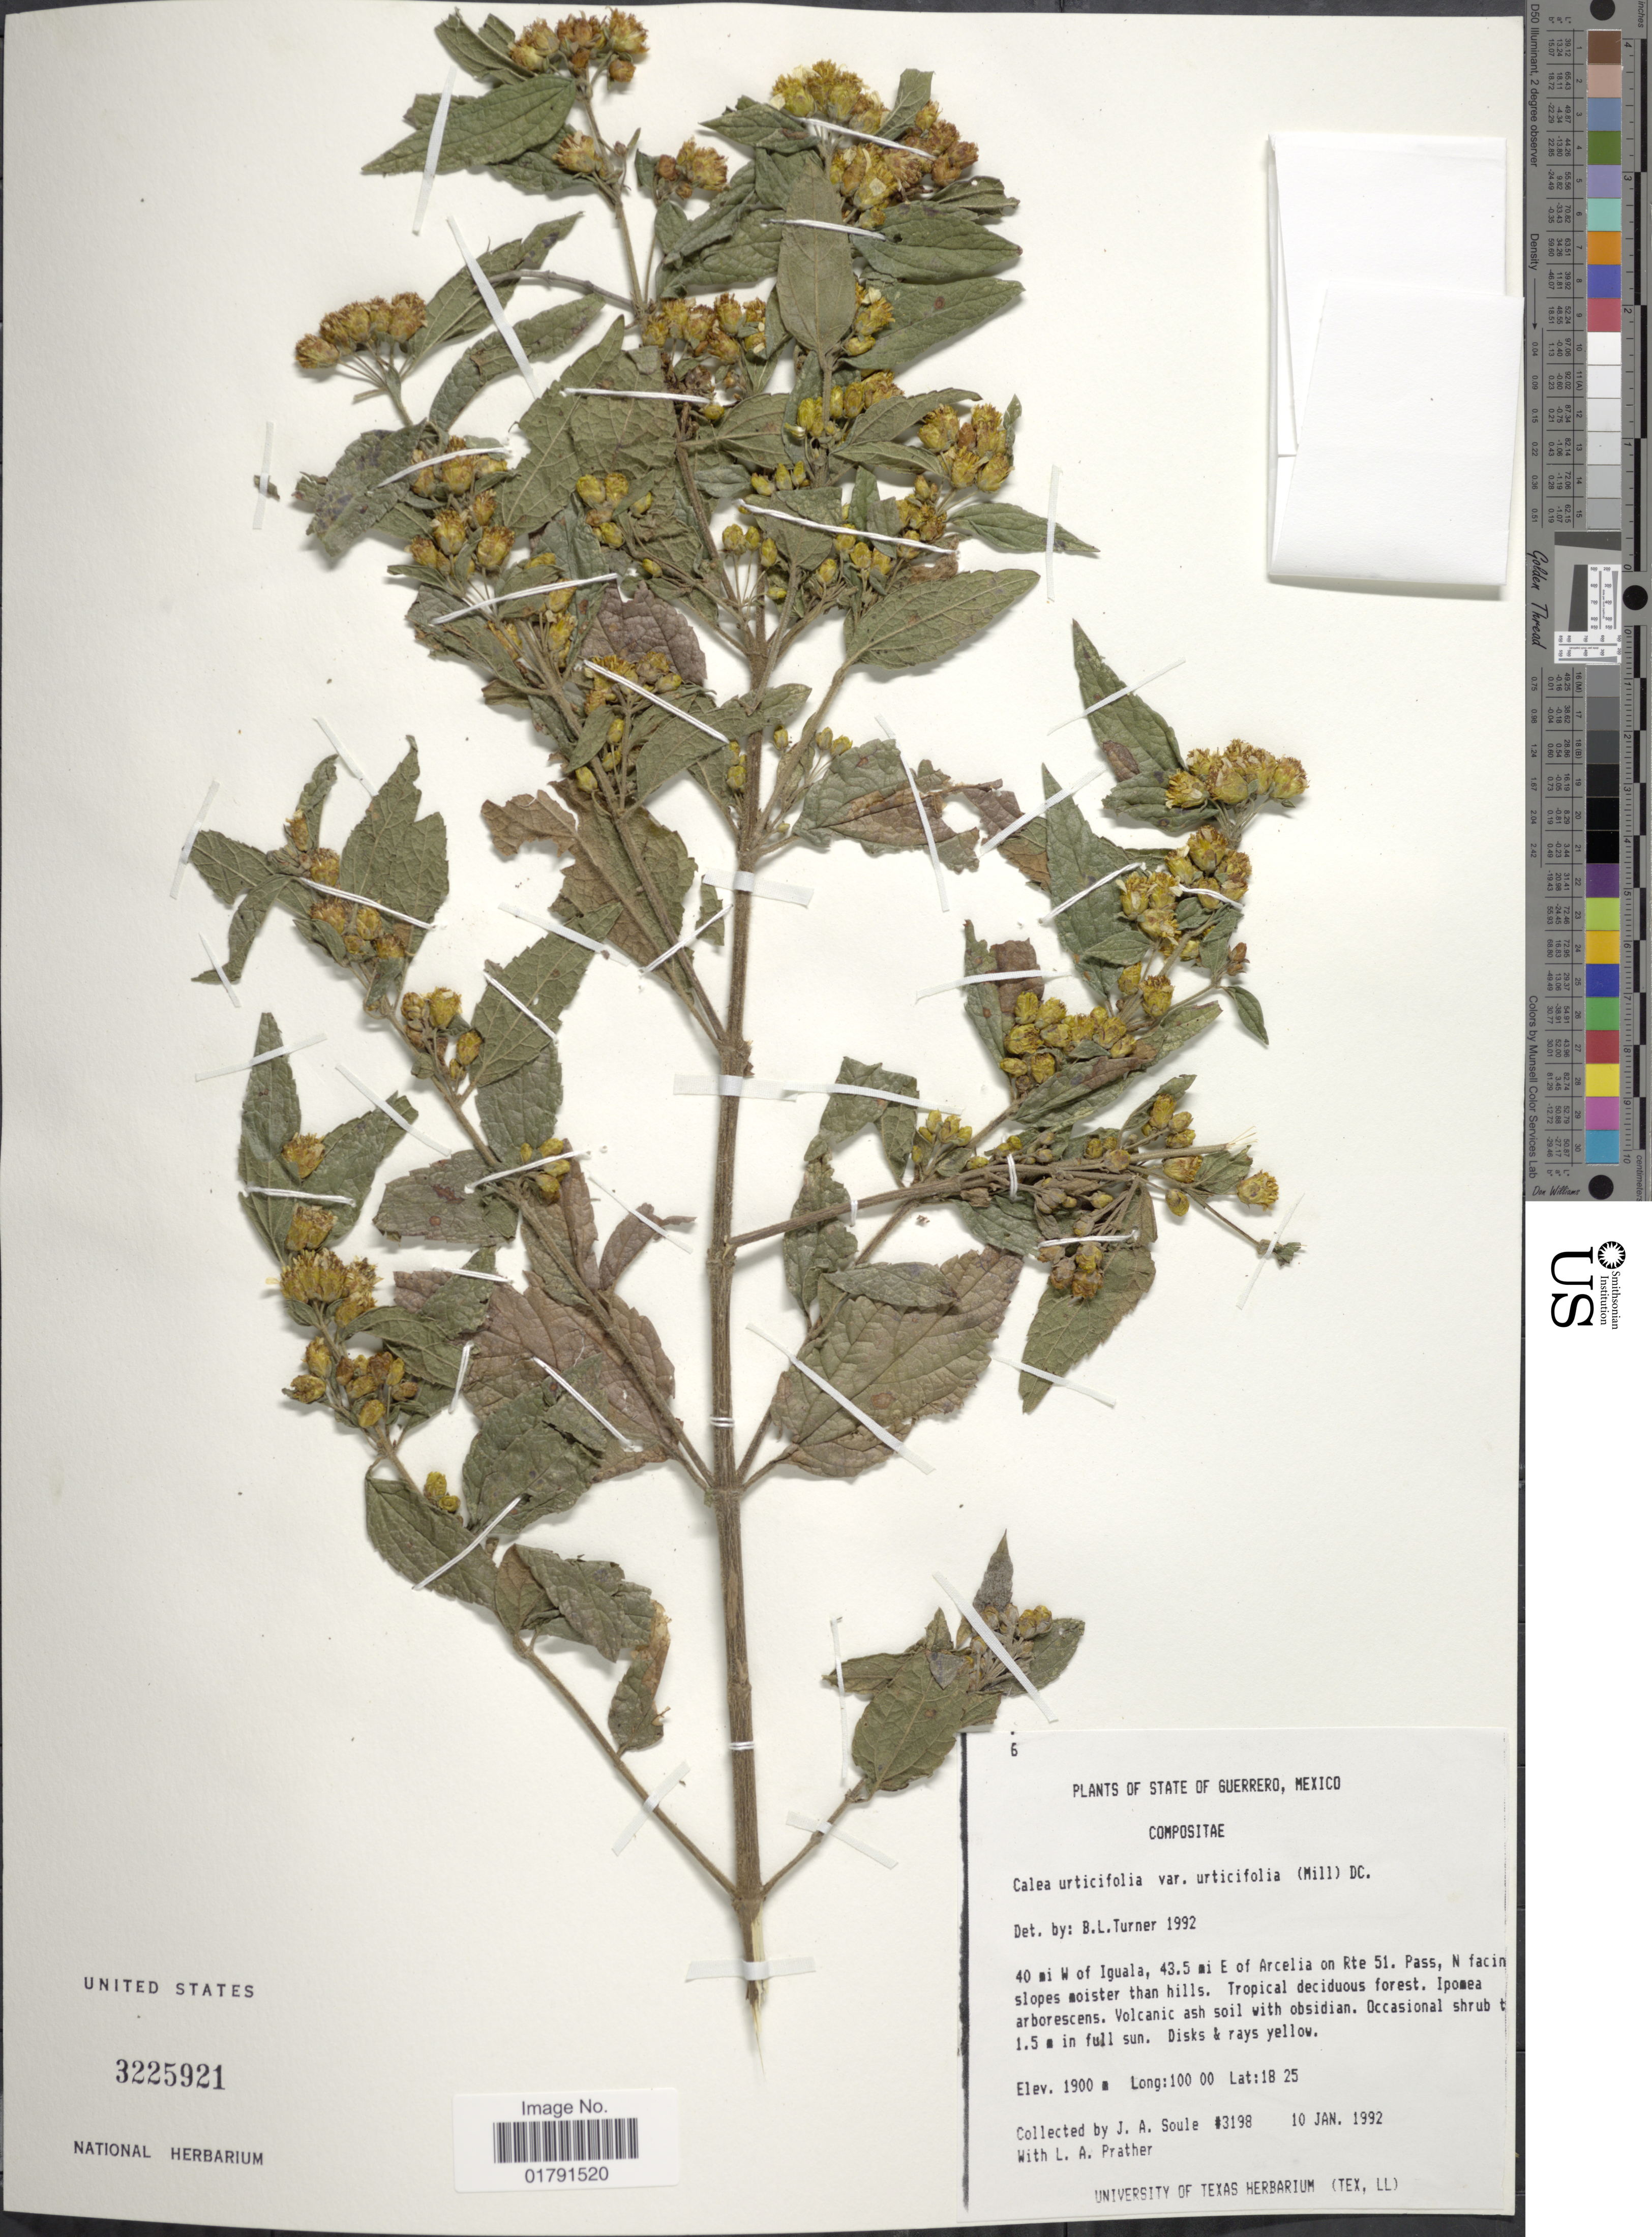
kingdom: Plantae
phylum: Tracheophyta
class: Magnoliopsida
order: Asterales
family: Asteraceae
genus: Calea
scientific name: Calea urticifolia var. urticifolia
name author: (Mill.) DC.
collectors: J. Soule & L. A. Prather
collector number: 3198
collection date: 1992-01-10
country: Mexico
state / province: Guerrero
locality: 40 mi W of Iguala, 43.5 mi E of Arcelia on Rte 51 Pass, N facin slopes moister than hills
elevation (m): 1900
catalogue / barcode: US 3225921